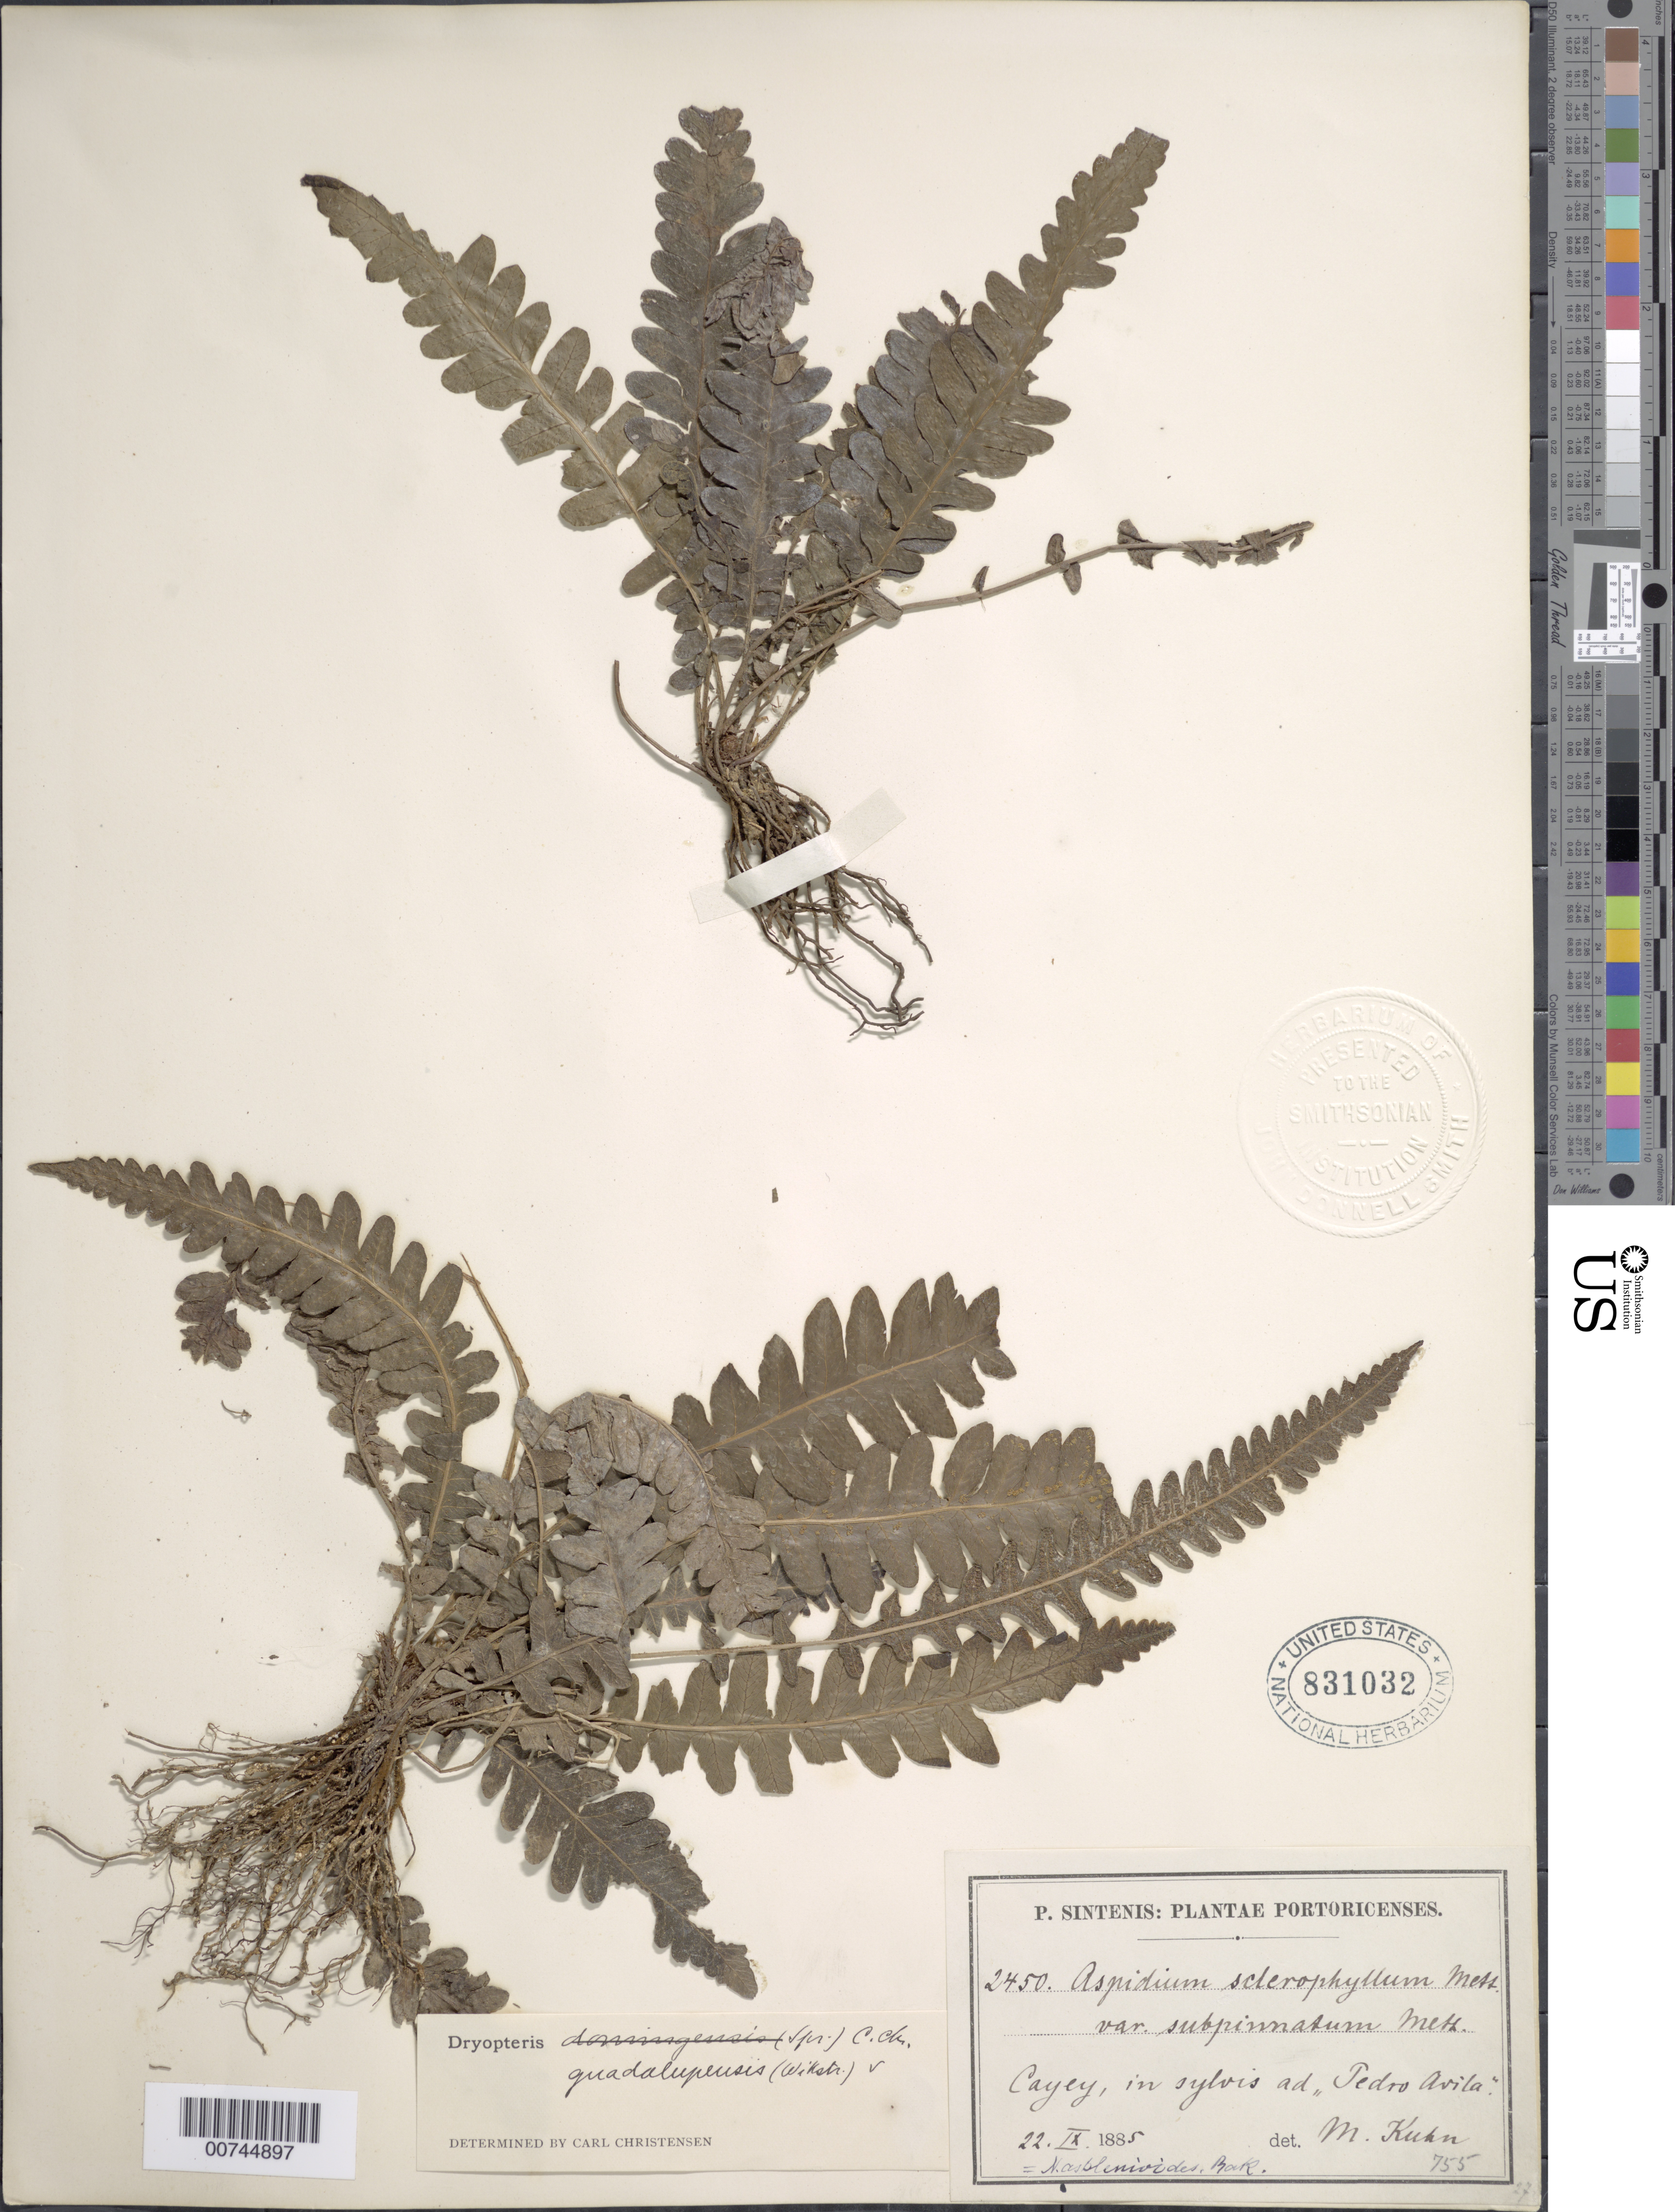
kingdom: Plantae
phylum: Tracheophyta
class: Polypodiopsida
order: Polypodiales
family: Thelypteridaceae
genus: Goniopteris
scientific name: Goniopteris guadelupensis (Wikstr.) comb. nov., ined 2015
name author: (Wikstr.)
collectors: P. Sintenis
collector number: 2450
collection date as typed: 22 Sep 1885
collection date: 1885-09-22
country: Puerto Rico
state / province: Cayey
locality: In sylvis ad Pedro Avila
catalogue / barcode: US 831032